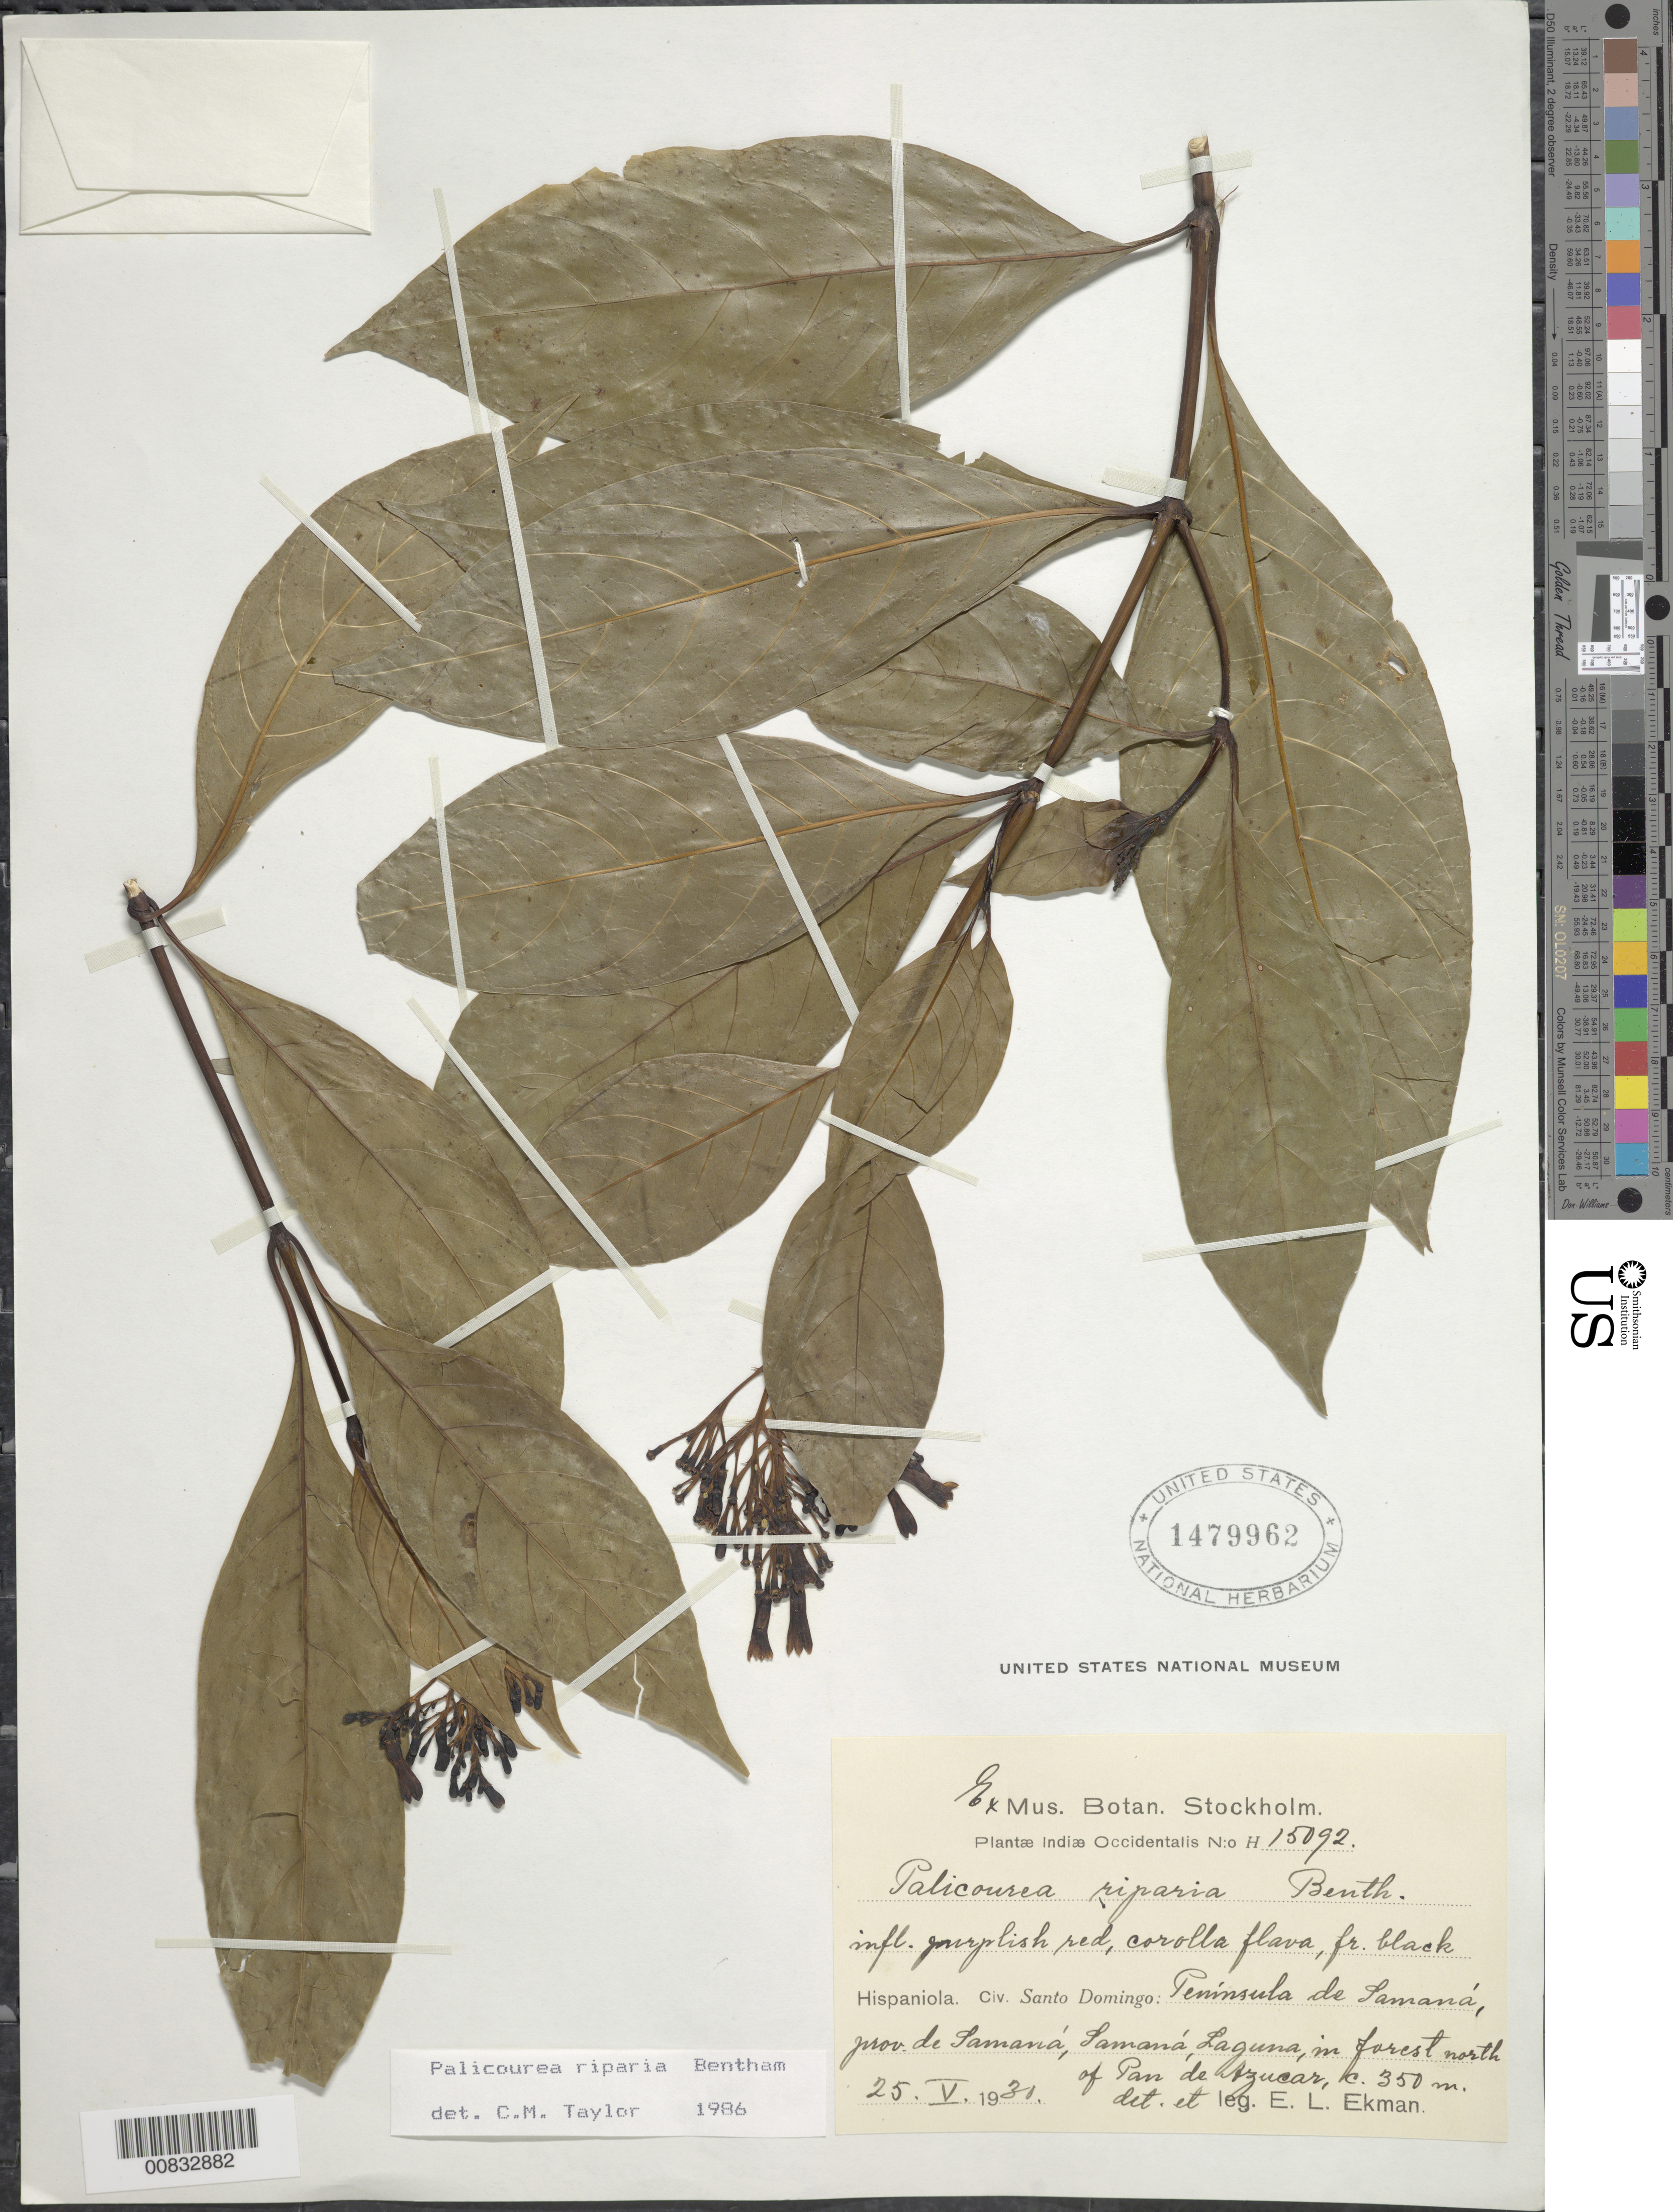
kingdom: Plantae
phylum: Tracheophyta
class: Magnoliopsida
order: Gentianales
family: Rubiaceae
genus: Palicourea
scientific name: Palicourea croceoides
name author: Desv. ex Ham.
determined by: Ekman, E. L.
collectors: E. L. Ekman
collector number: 15092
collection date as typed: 25 May 1930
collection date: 1930-05-25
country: Dominican Republic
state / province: Samaná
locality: Peninsula de Samaná, Samaná Laguna, in forest north of Pan de Azucar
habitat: Forest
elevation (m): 350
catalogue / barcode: US 1479962